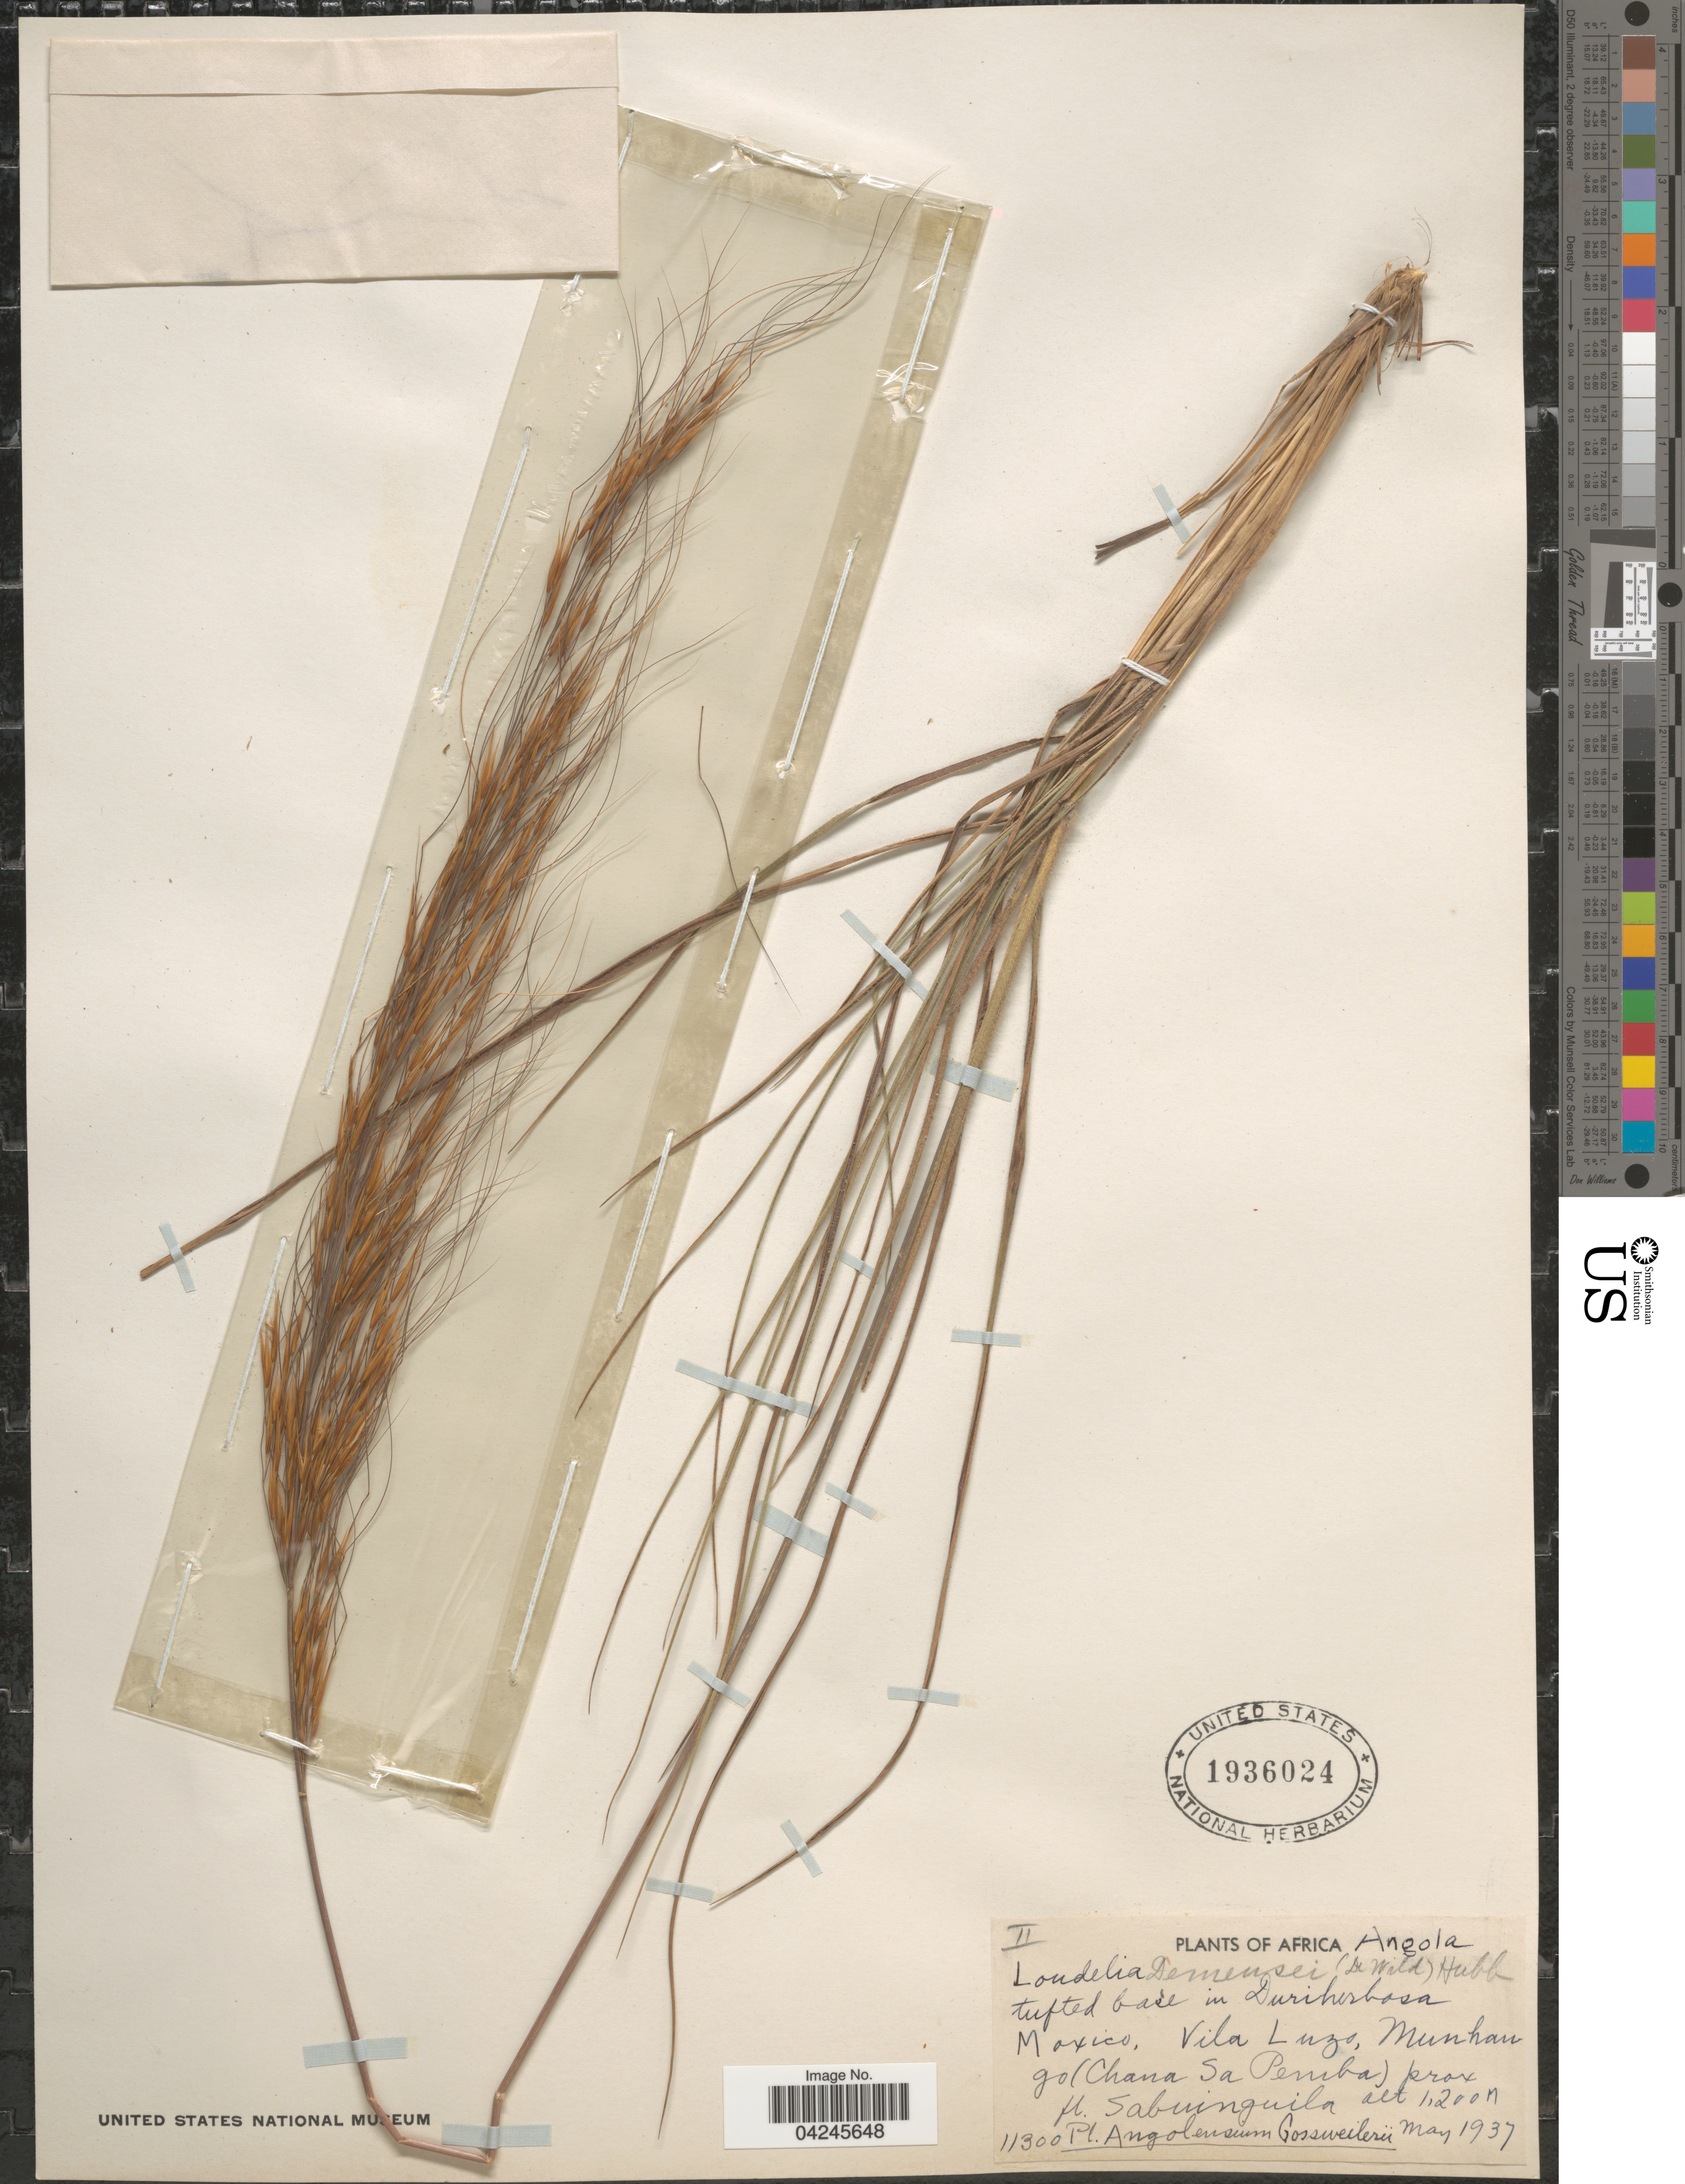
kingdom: Plantae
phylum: Tracheophyta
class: Liliopsida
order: Poales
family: Poaceae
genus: Loudetia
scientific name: Loudetia demeusei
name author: (De Wild.) C. E. Hubb.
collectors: -. Gossweiler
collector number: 11300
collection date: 1937-05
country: Angola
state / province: Moxico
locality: Vila Luzo, Munhango (Chana Sa Pemba).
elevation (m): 1200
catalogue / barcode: US 1936024